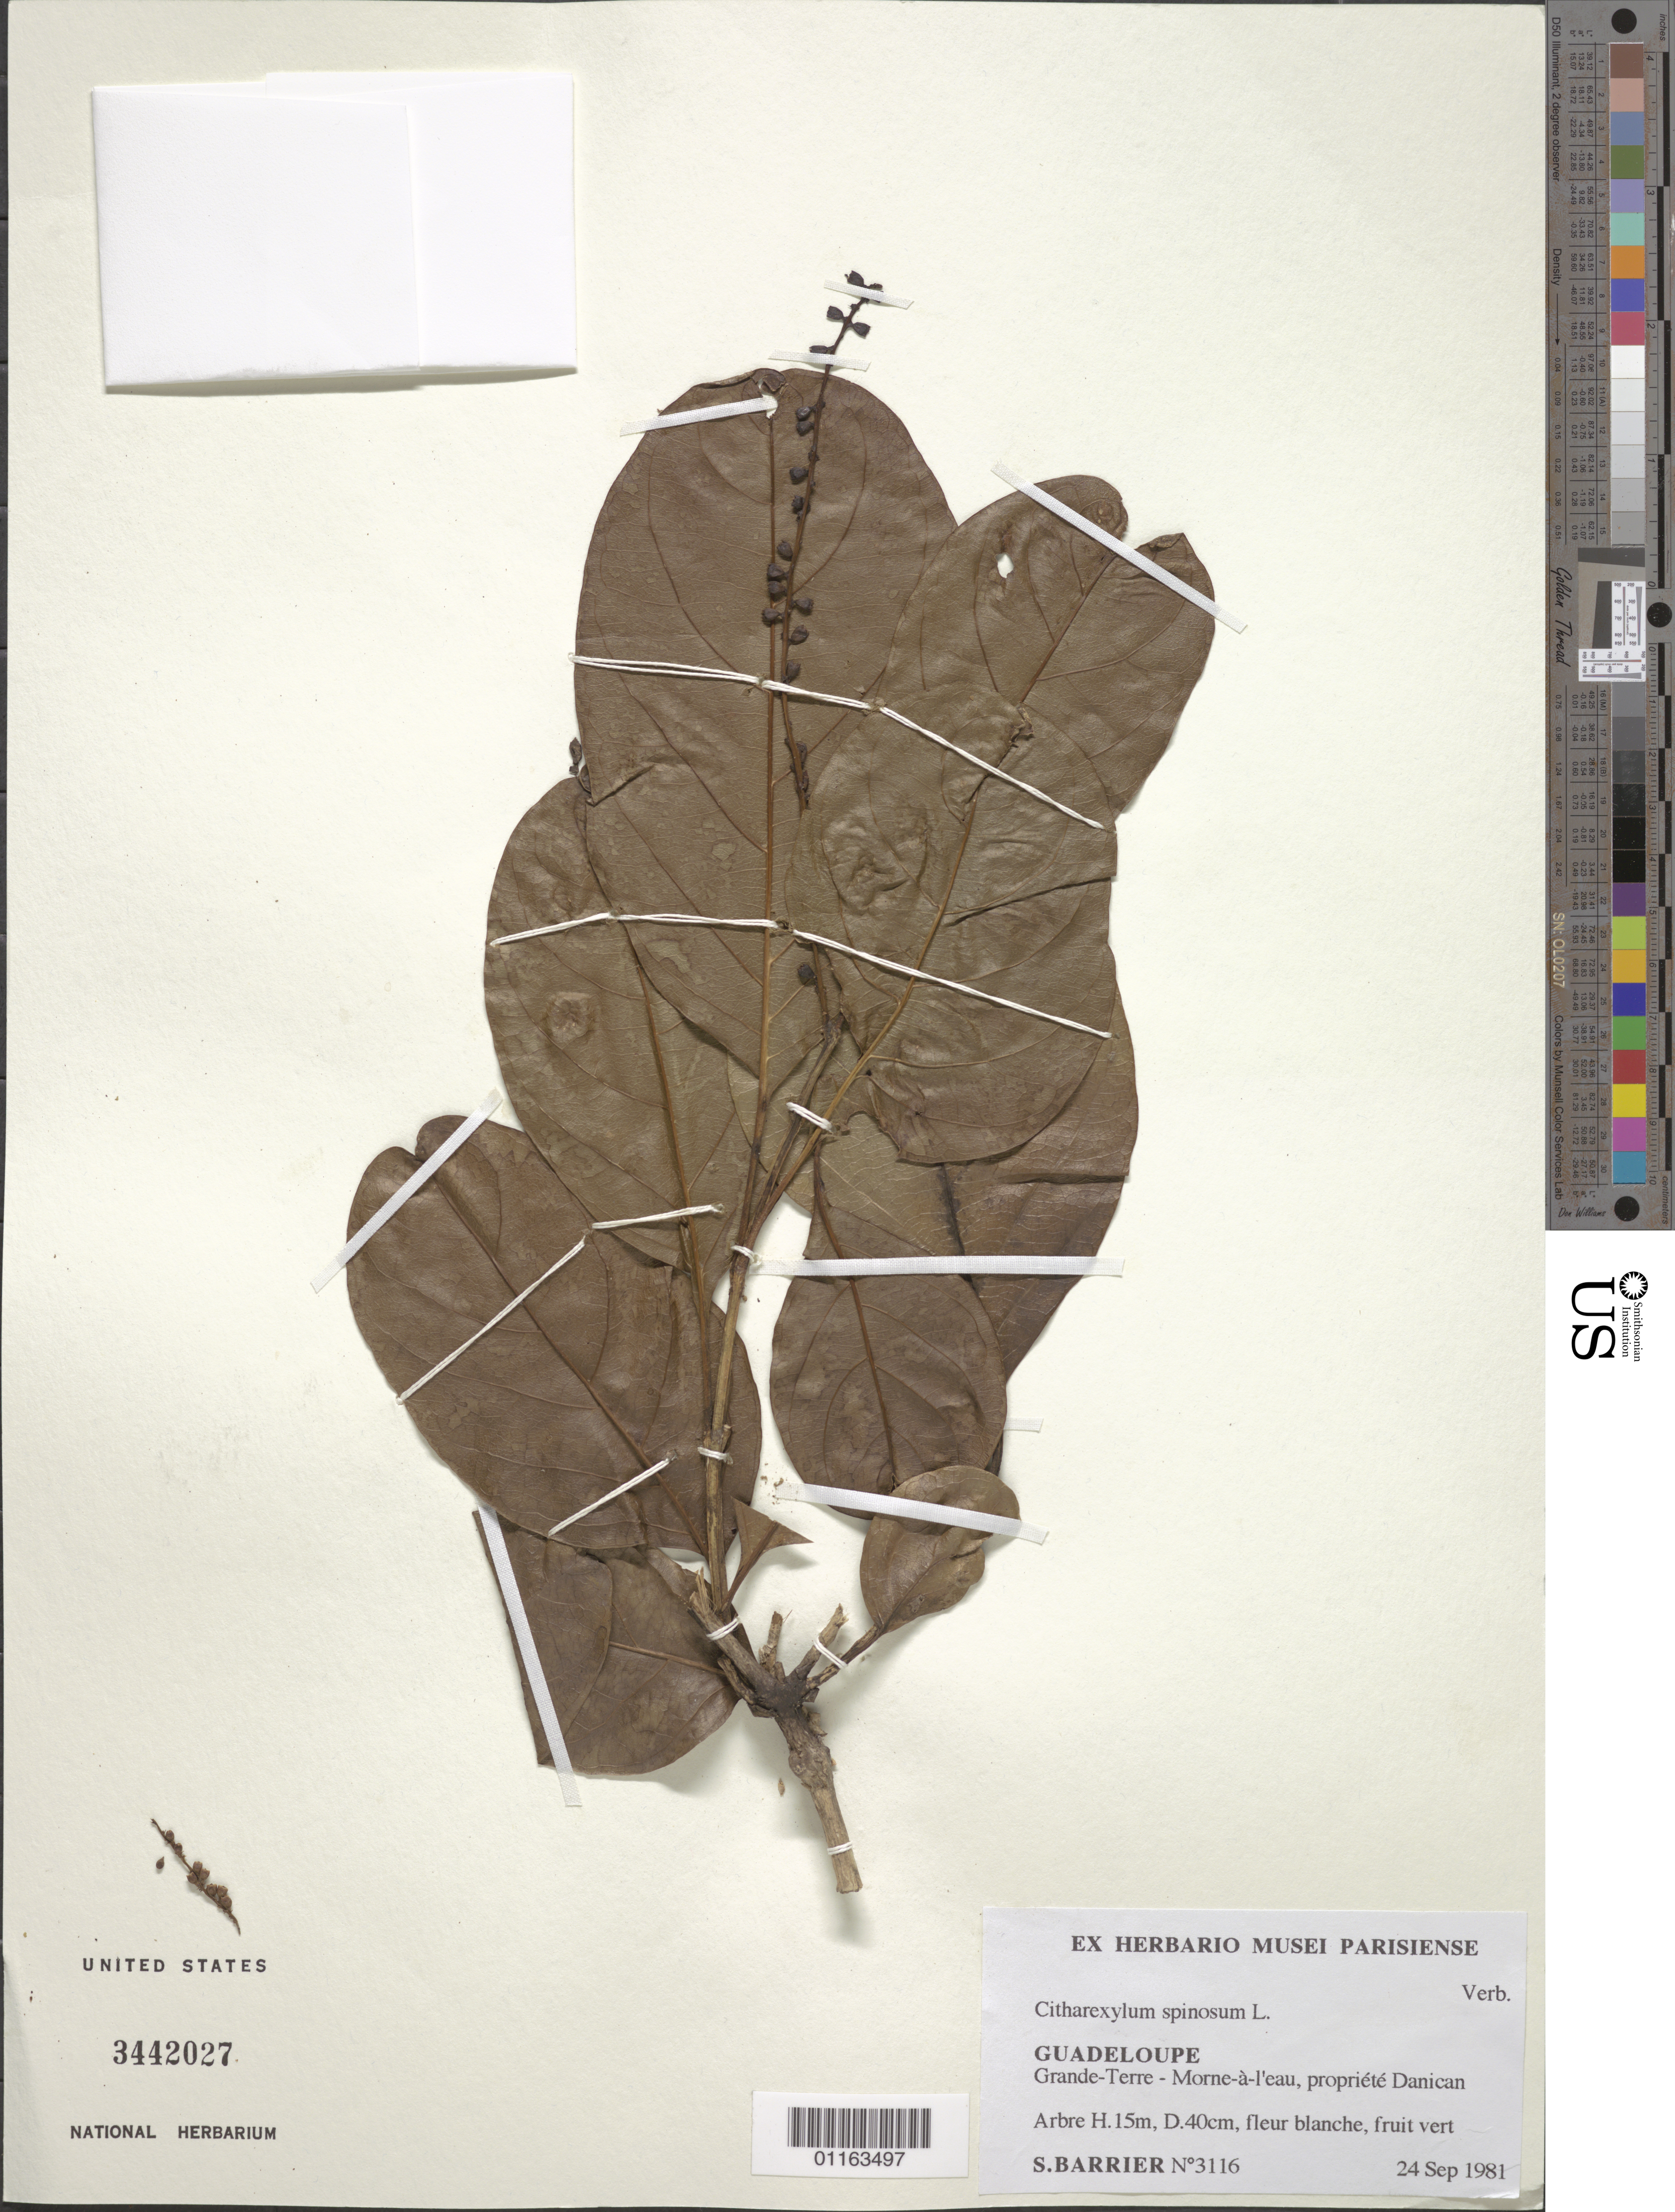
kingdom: Plantae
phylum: Tracheophyta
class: Magnoliopsida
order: Lamiales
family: Verbenaceae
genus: Citharexylum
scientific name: Citharexylum spinosum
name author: L.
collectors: S. Barrier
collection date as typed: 24 Sep 1981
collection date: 1981-09-24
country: Guadeloupe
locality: Grande-terre - Morne-a-l'eau, propriete Danican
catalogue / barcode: US 3442027